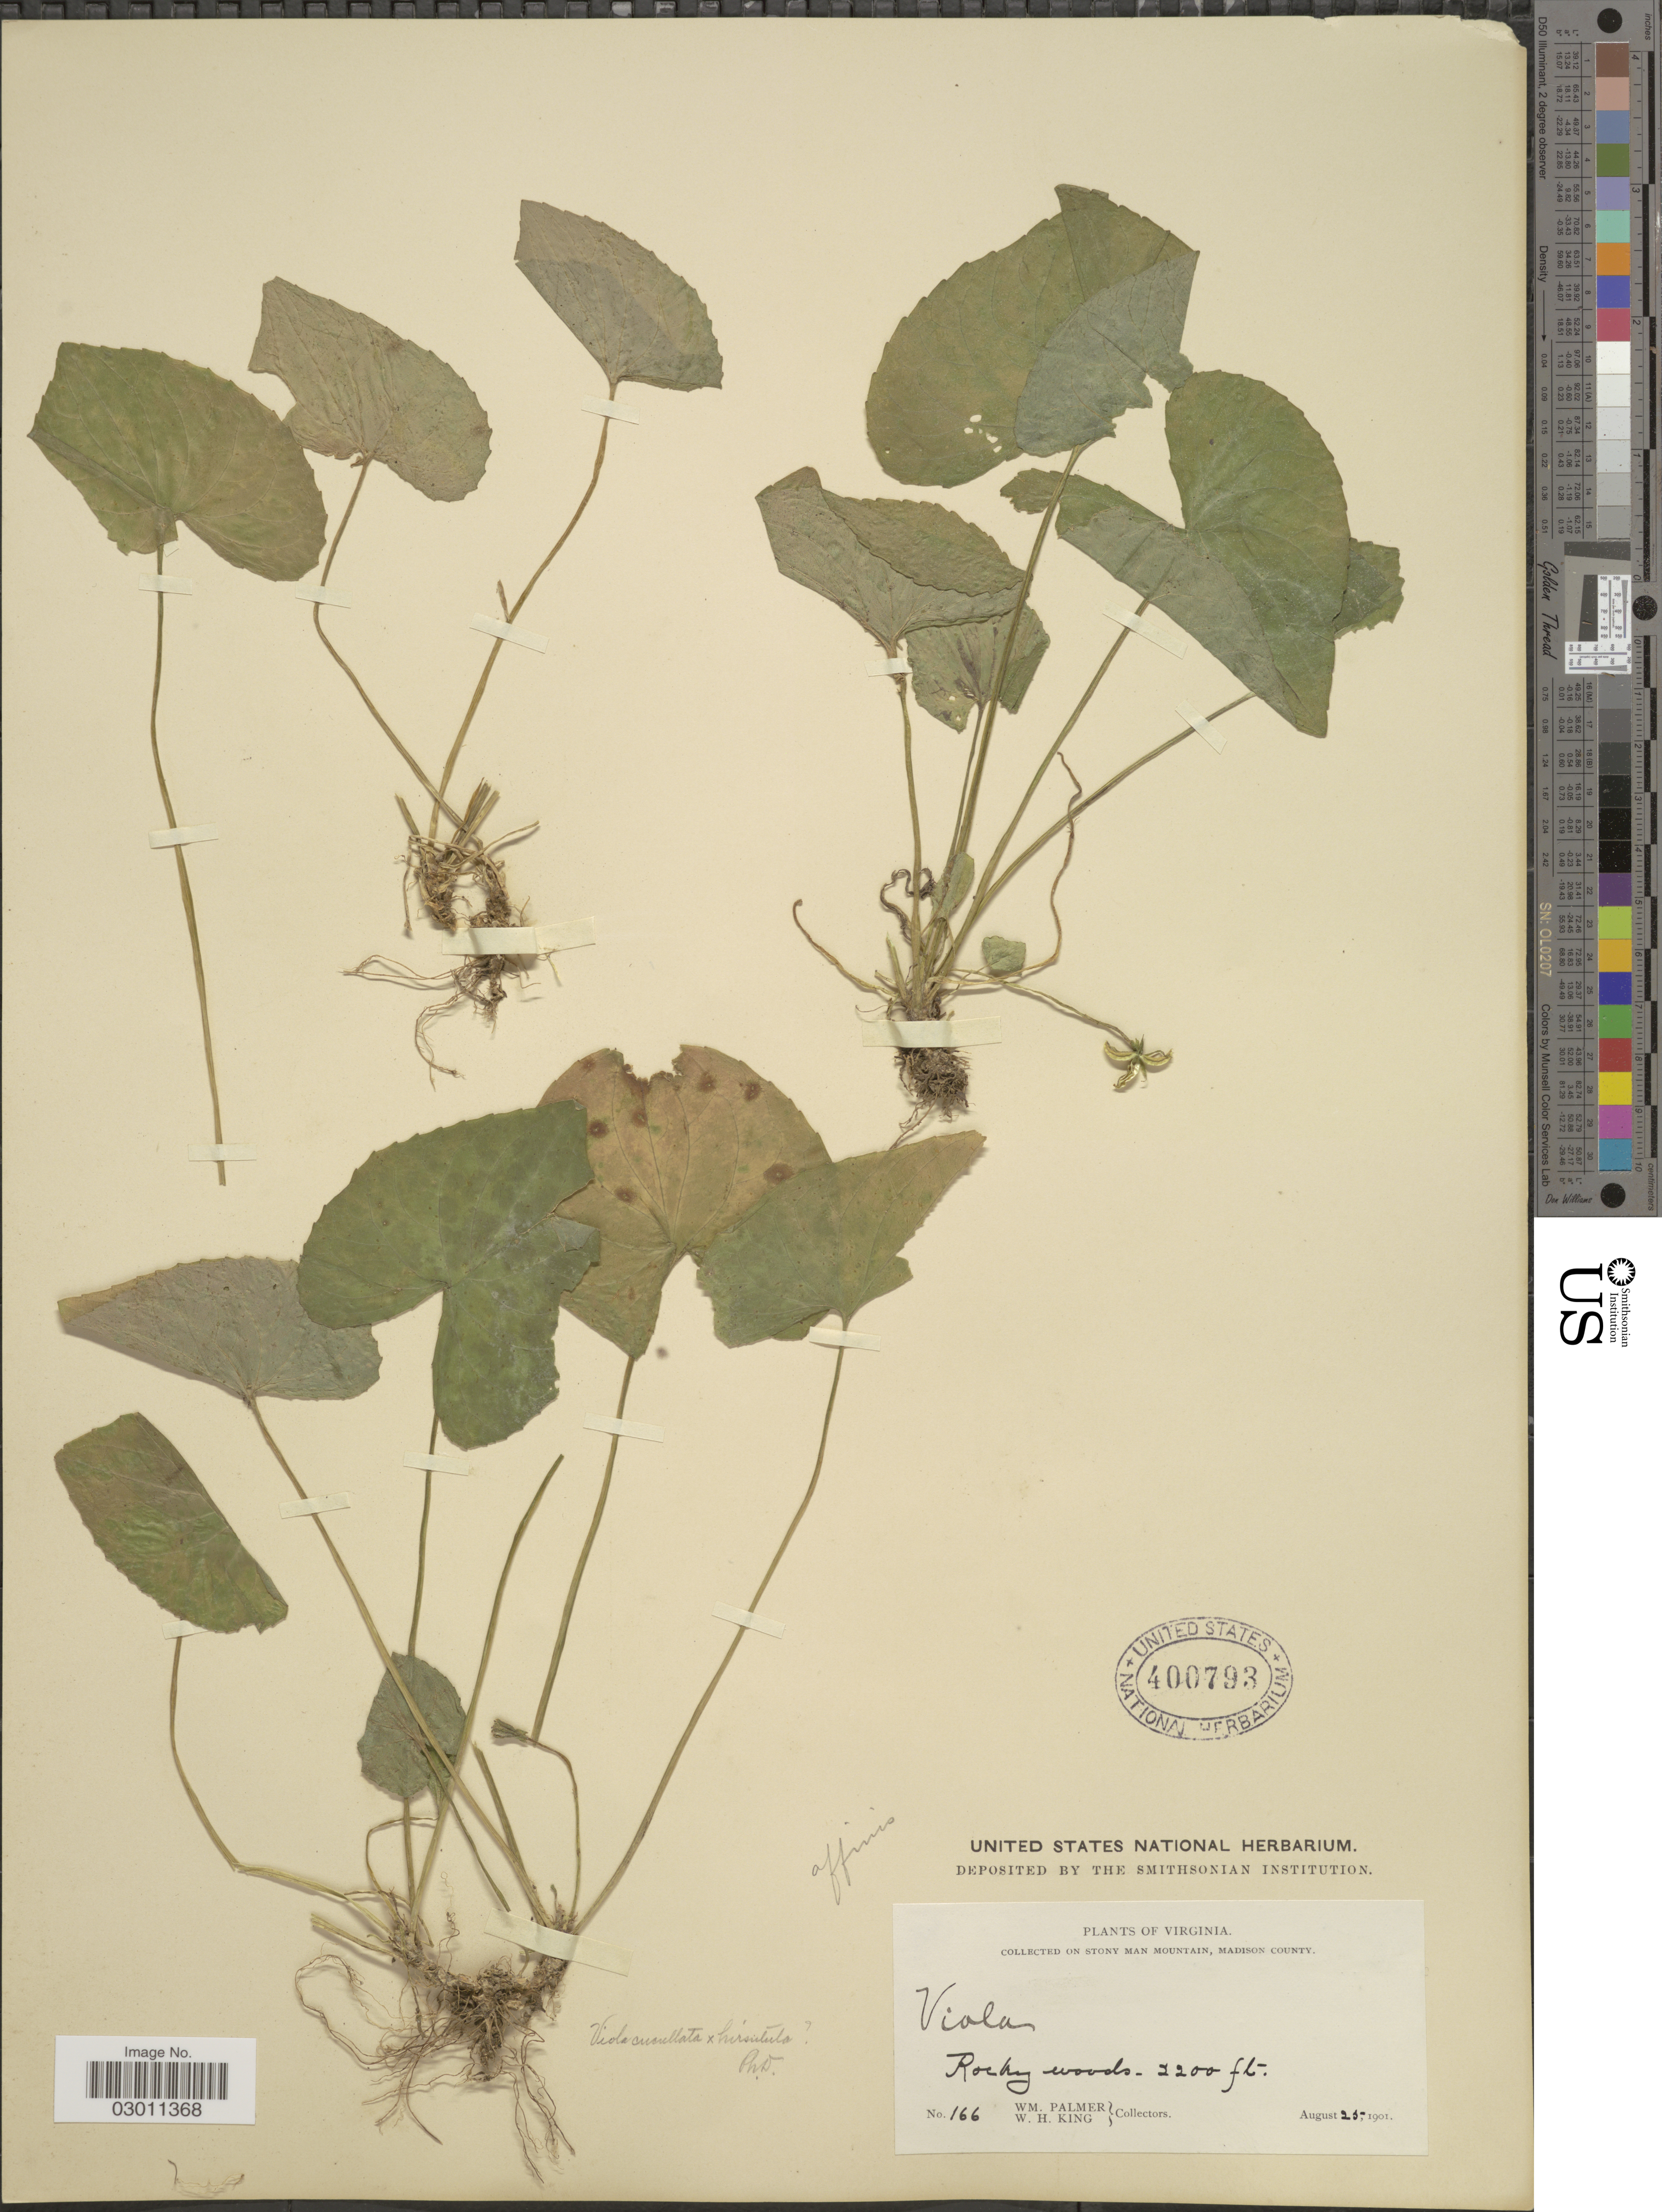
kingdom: Plantae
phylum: Tracheophyta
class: Magnoliopsida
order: Malpighiales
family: Violaceae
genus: Viola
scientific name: Viola affinis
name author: LeConte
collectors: W. Palmer & W. H. King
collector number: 166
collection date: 1901-08-25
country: United States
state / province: Virginia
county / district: Madison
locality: On Stony Man Mountain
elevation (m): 671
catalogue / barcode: US 400793